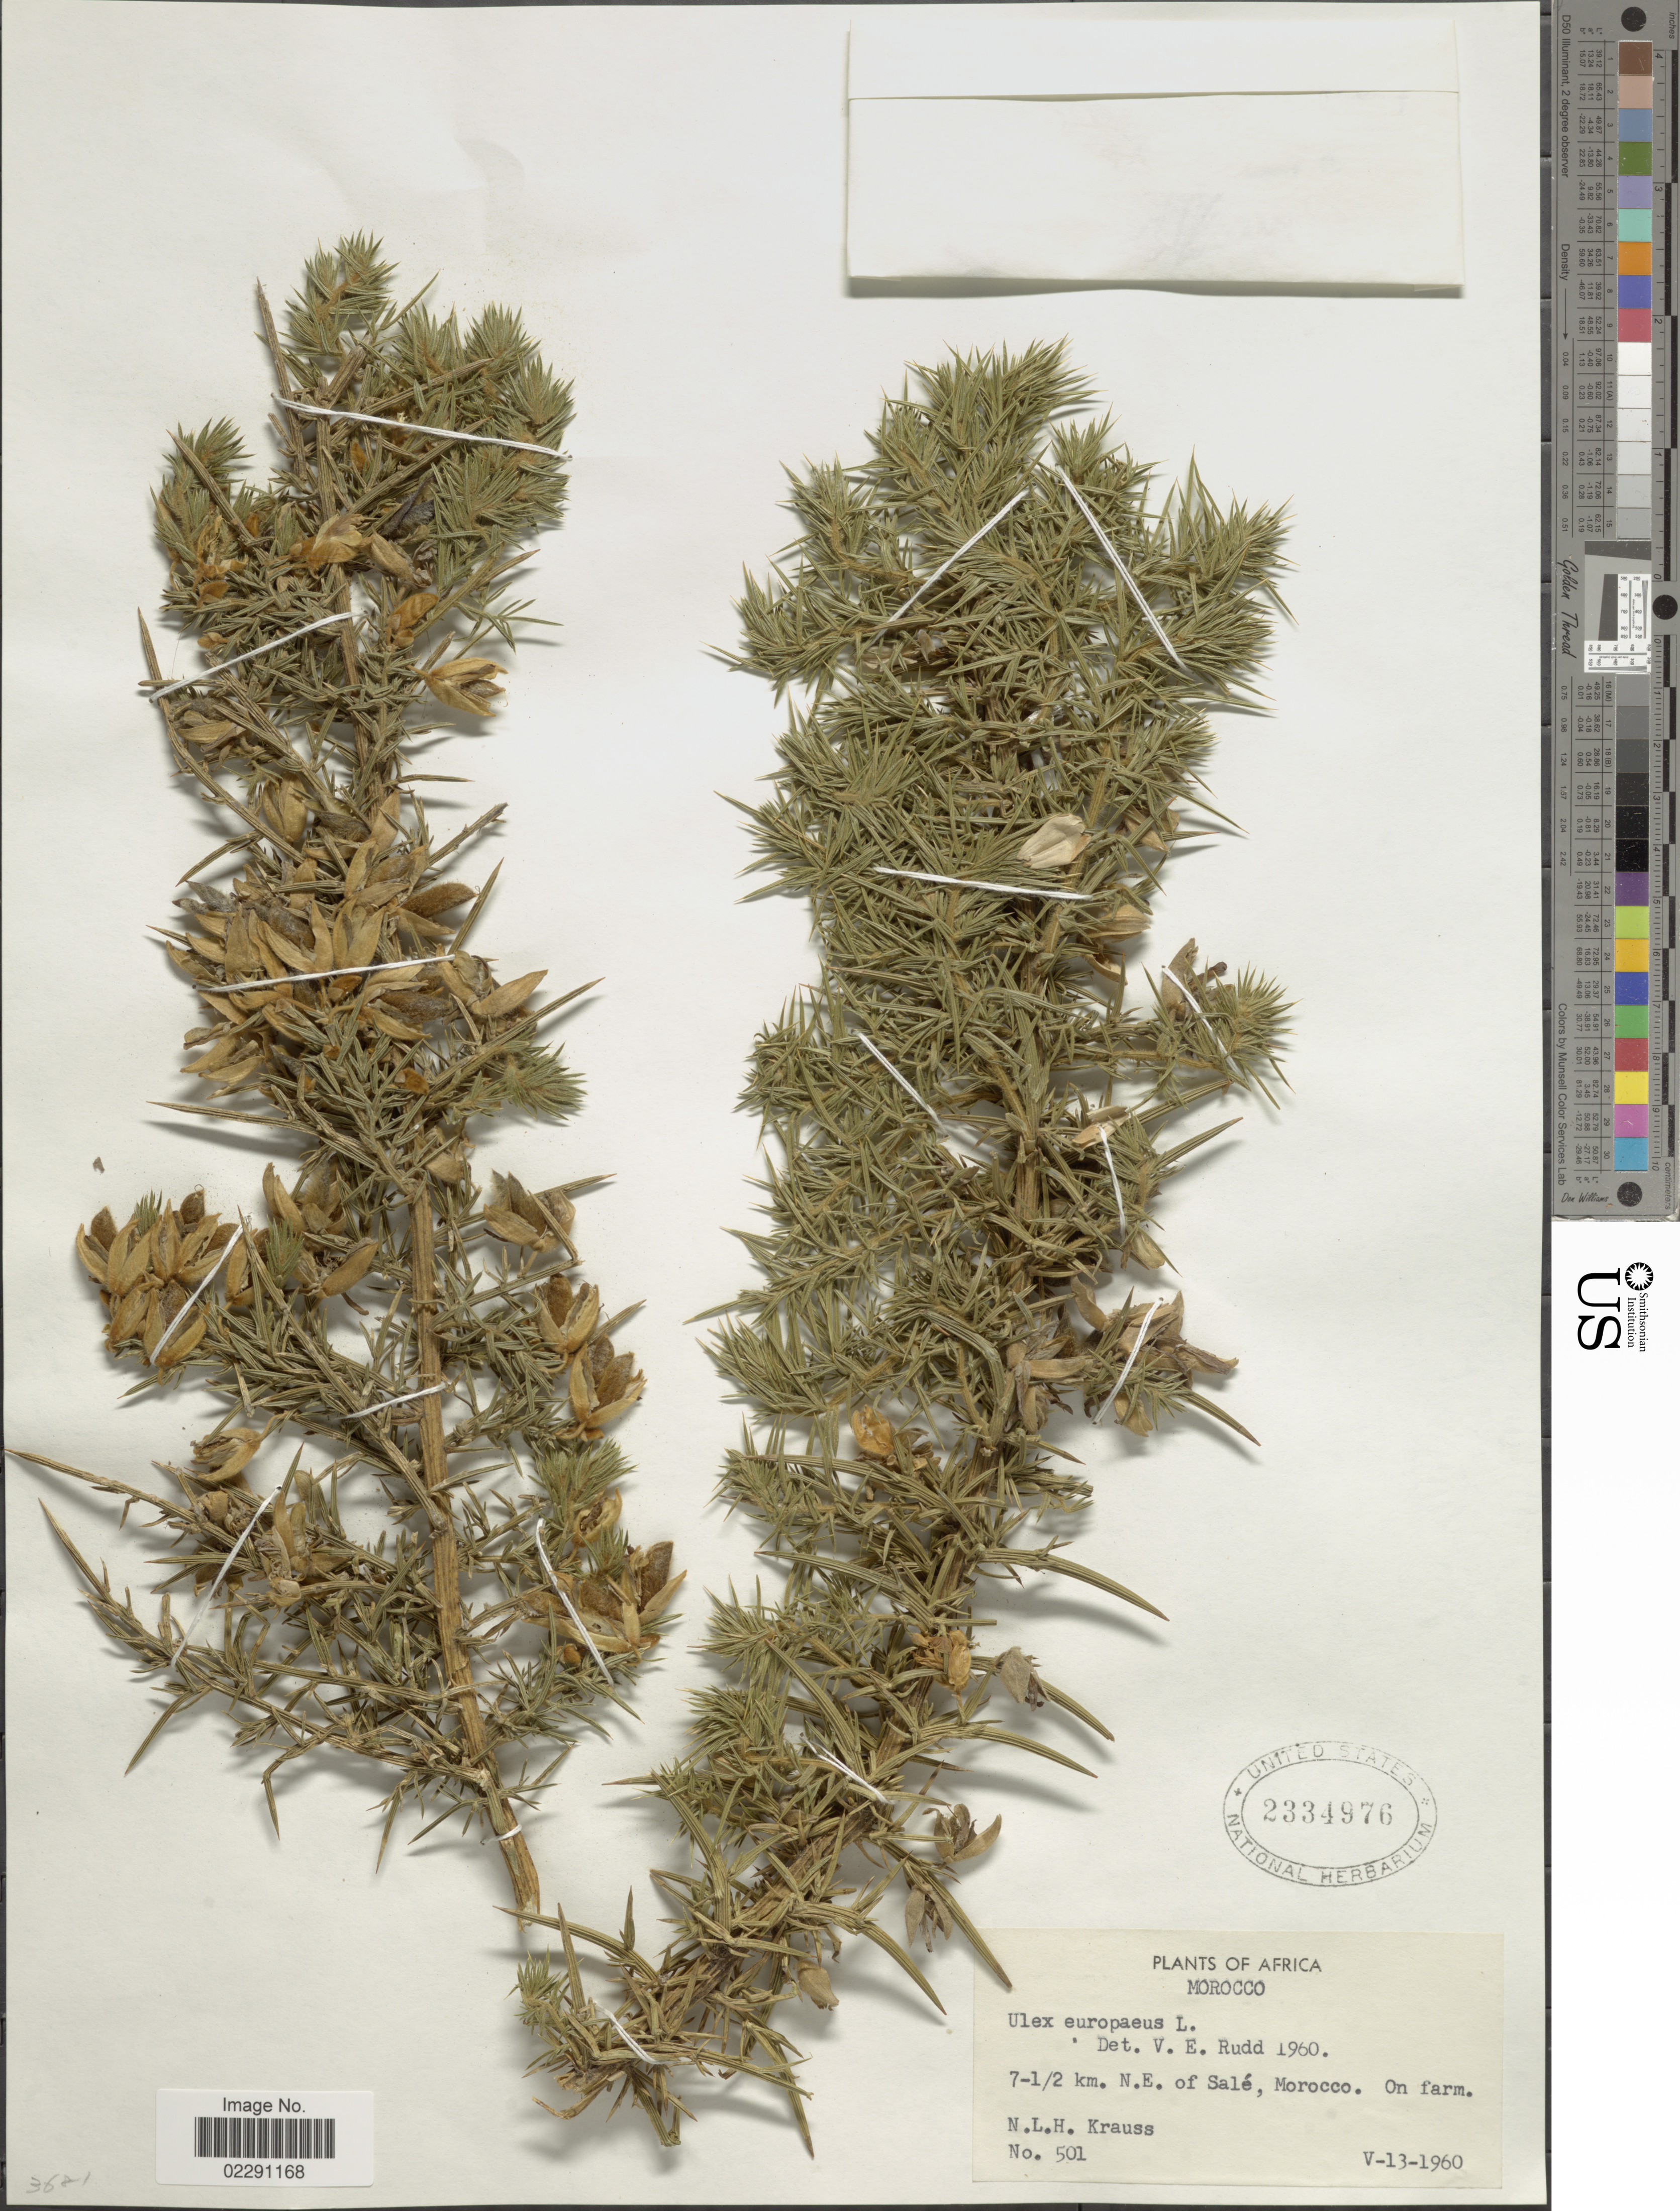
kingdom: Plantae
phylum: Tracheophyta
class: Magnoliopsida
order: Fabales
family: Fabaceae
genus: Ulex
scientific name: Ulex europaeus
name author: L.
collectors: N. Krauss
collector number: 501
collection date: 1960-05-13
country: Morocco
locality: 7-1/2 km N.E. of Salé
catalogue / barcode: US 2334976